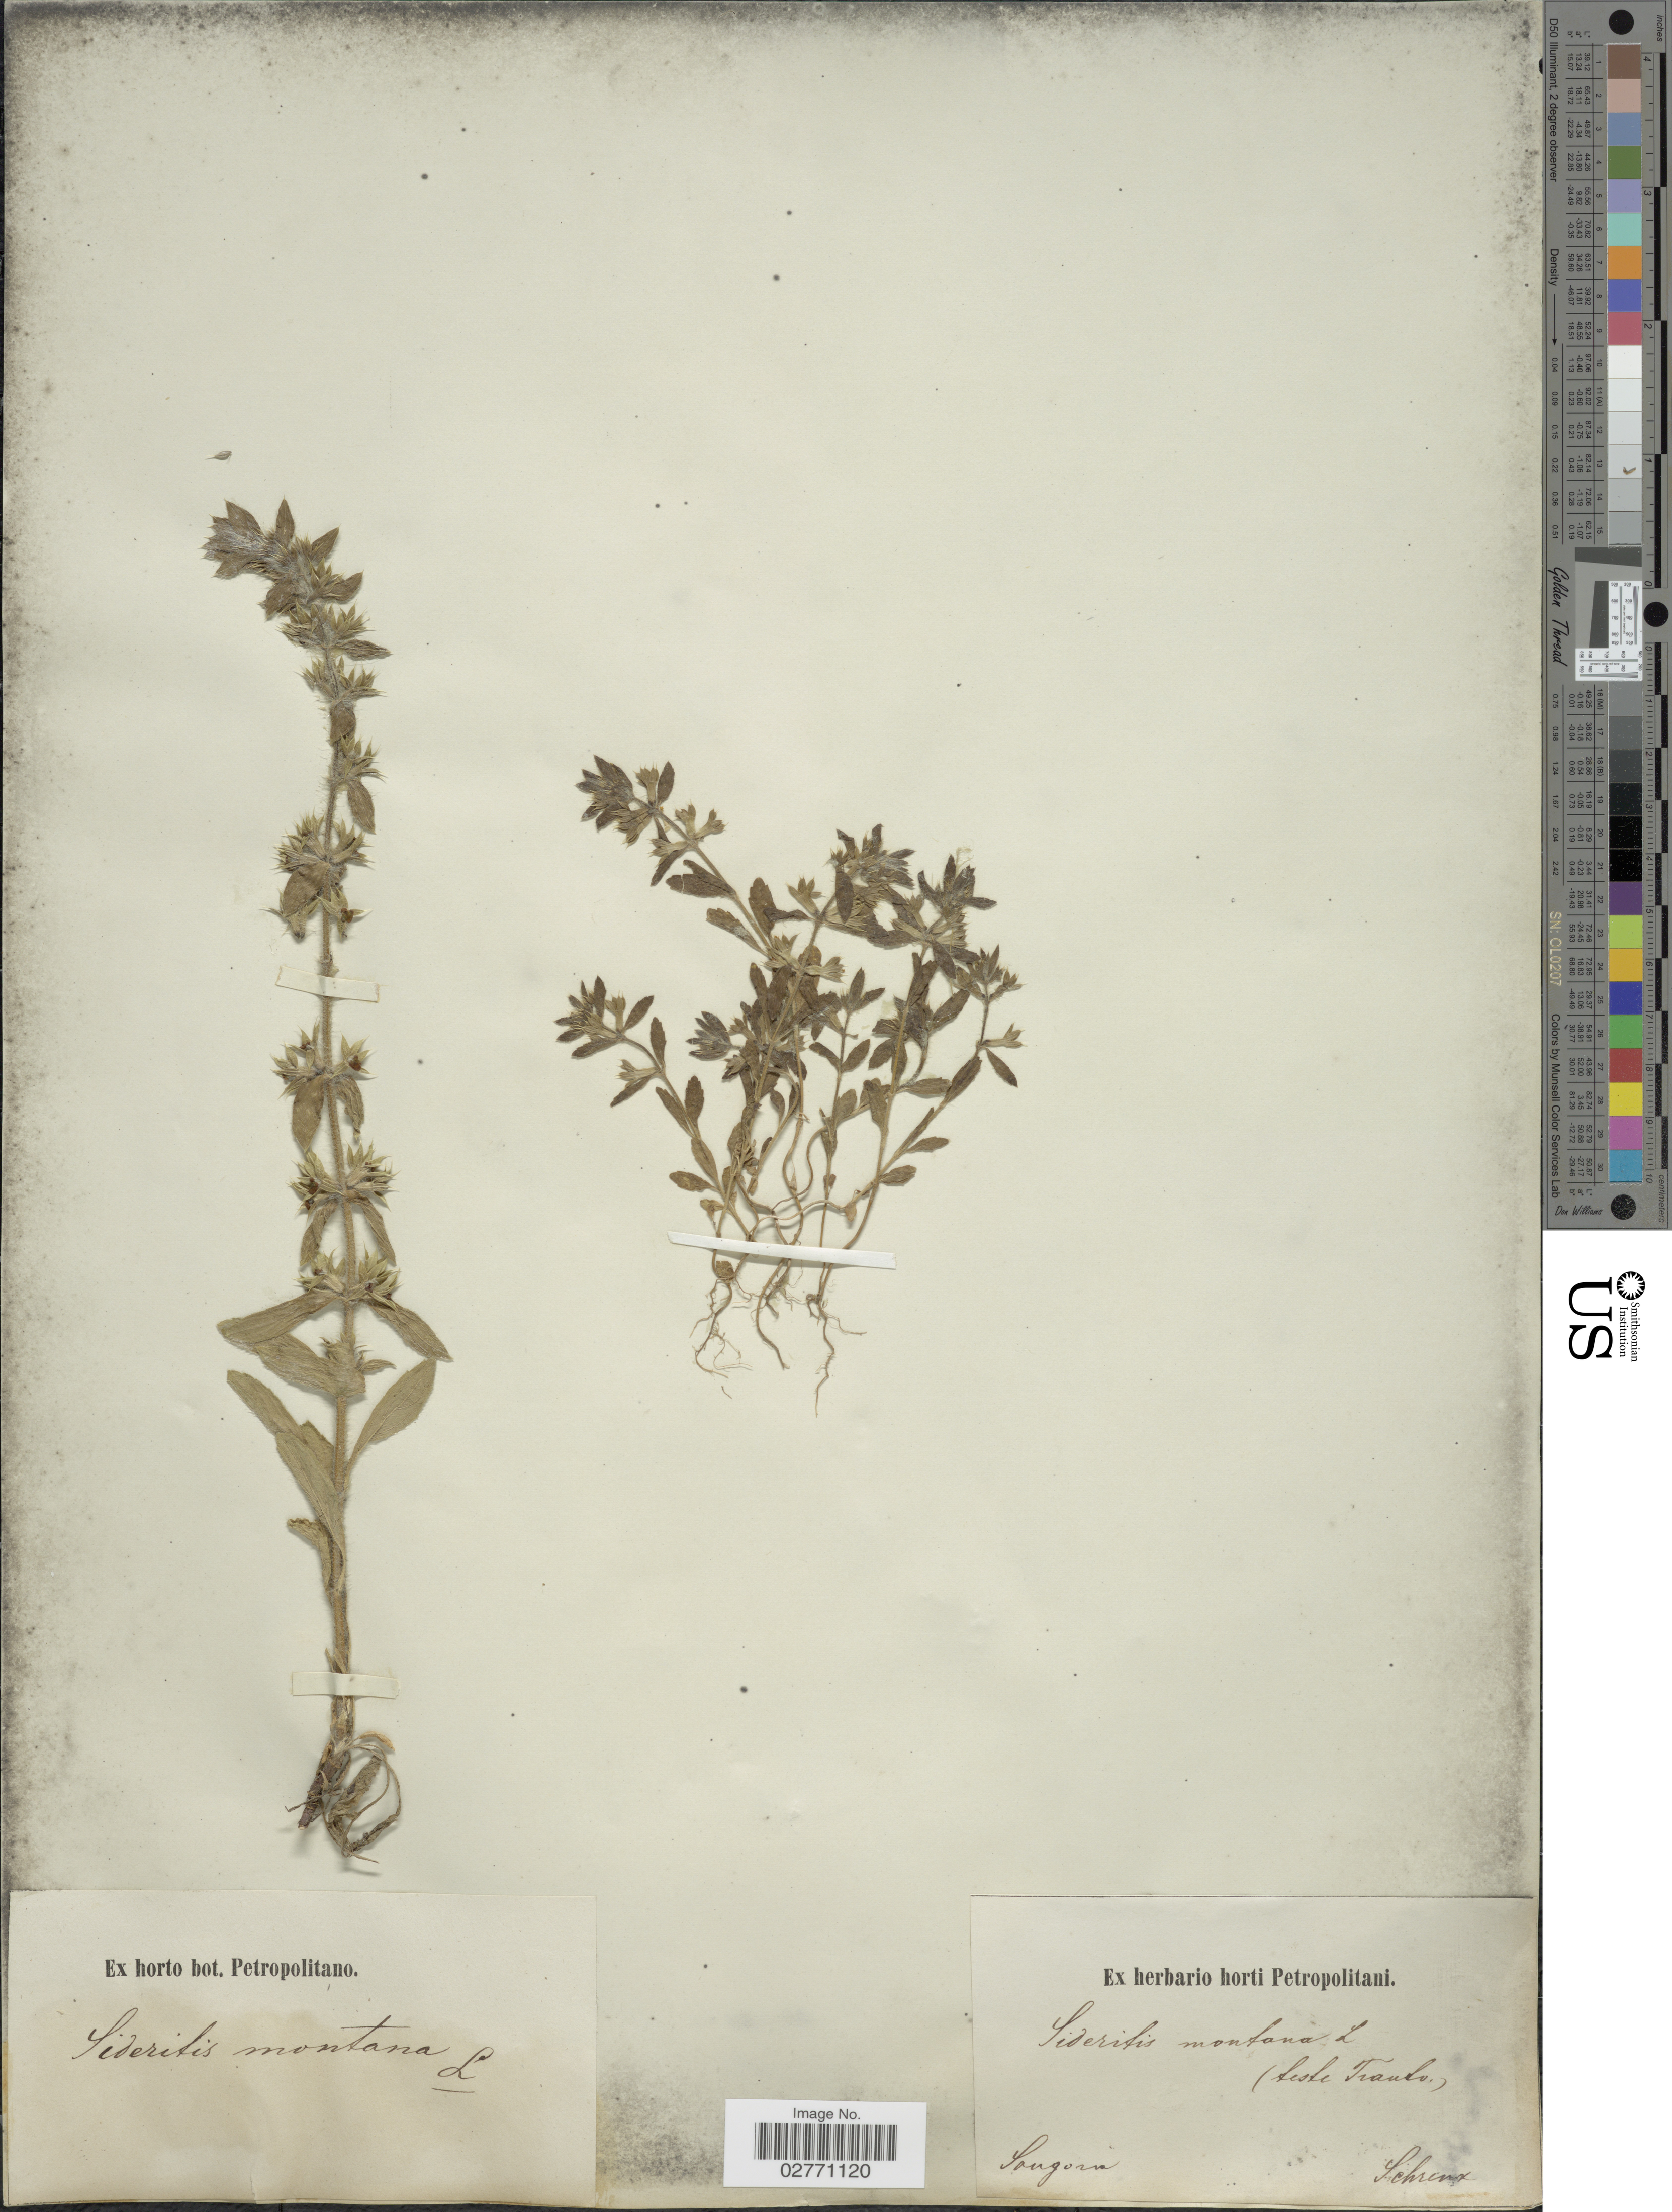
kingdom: Plantae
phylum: Tracheophyta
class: Magnoliopsida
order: Lamiales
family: Lamiaceae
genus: Sideritis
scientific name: Sideritis montana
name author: L.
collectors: A.G. Schrenk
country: Kazakhstan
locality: Songarei.